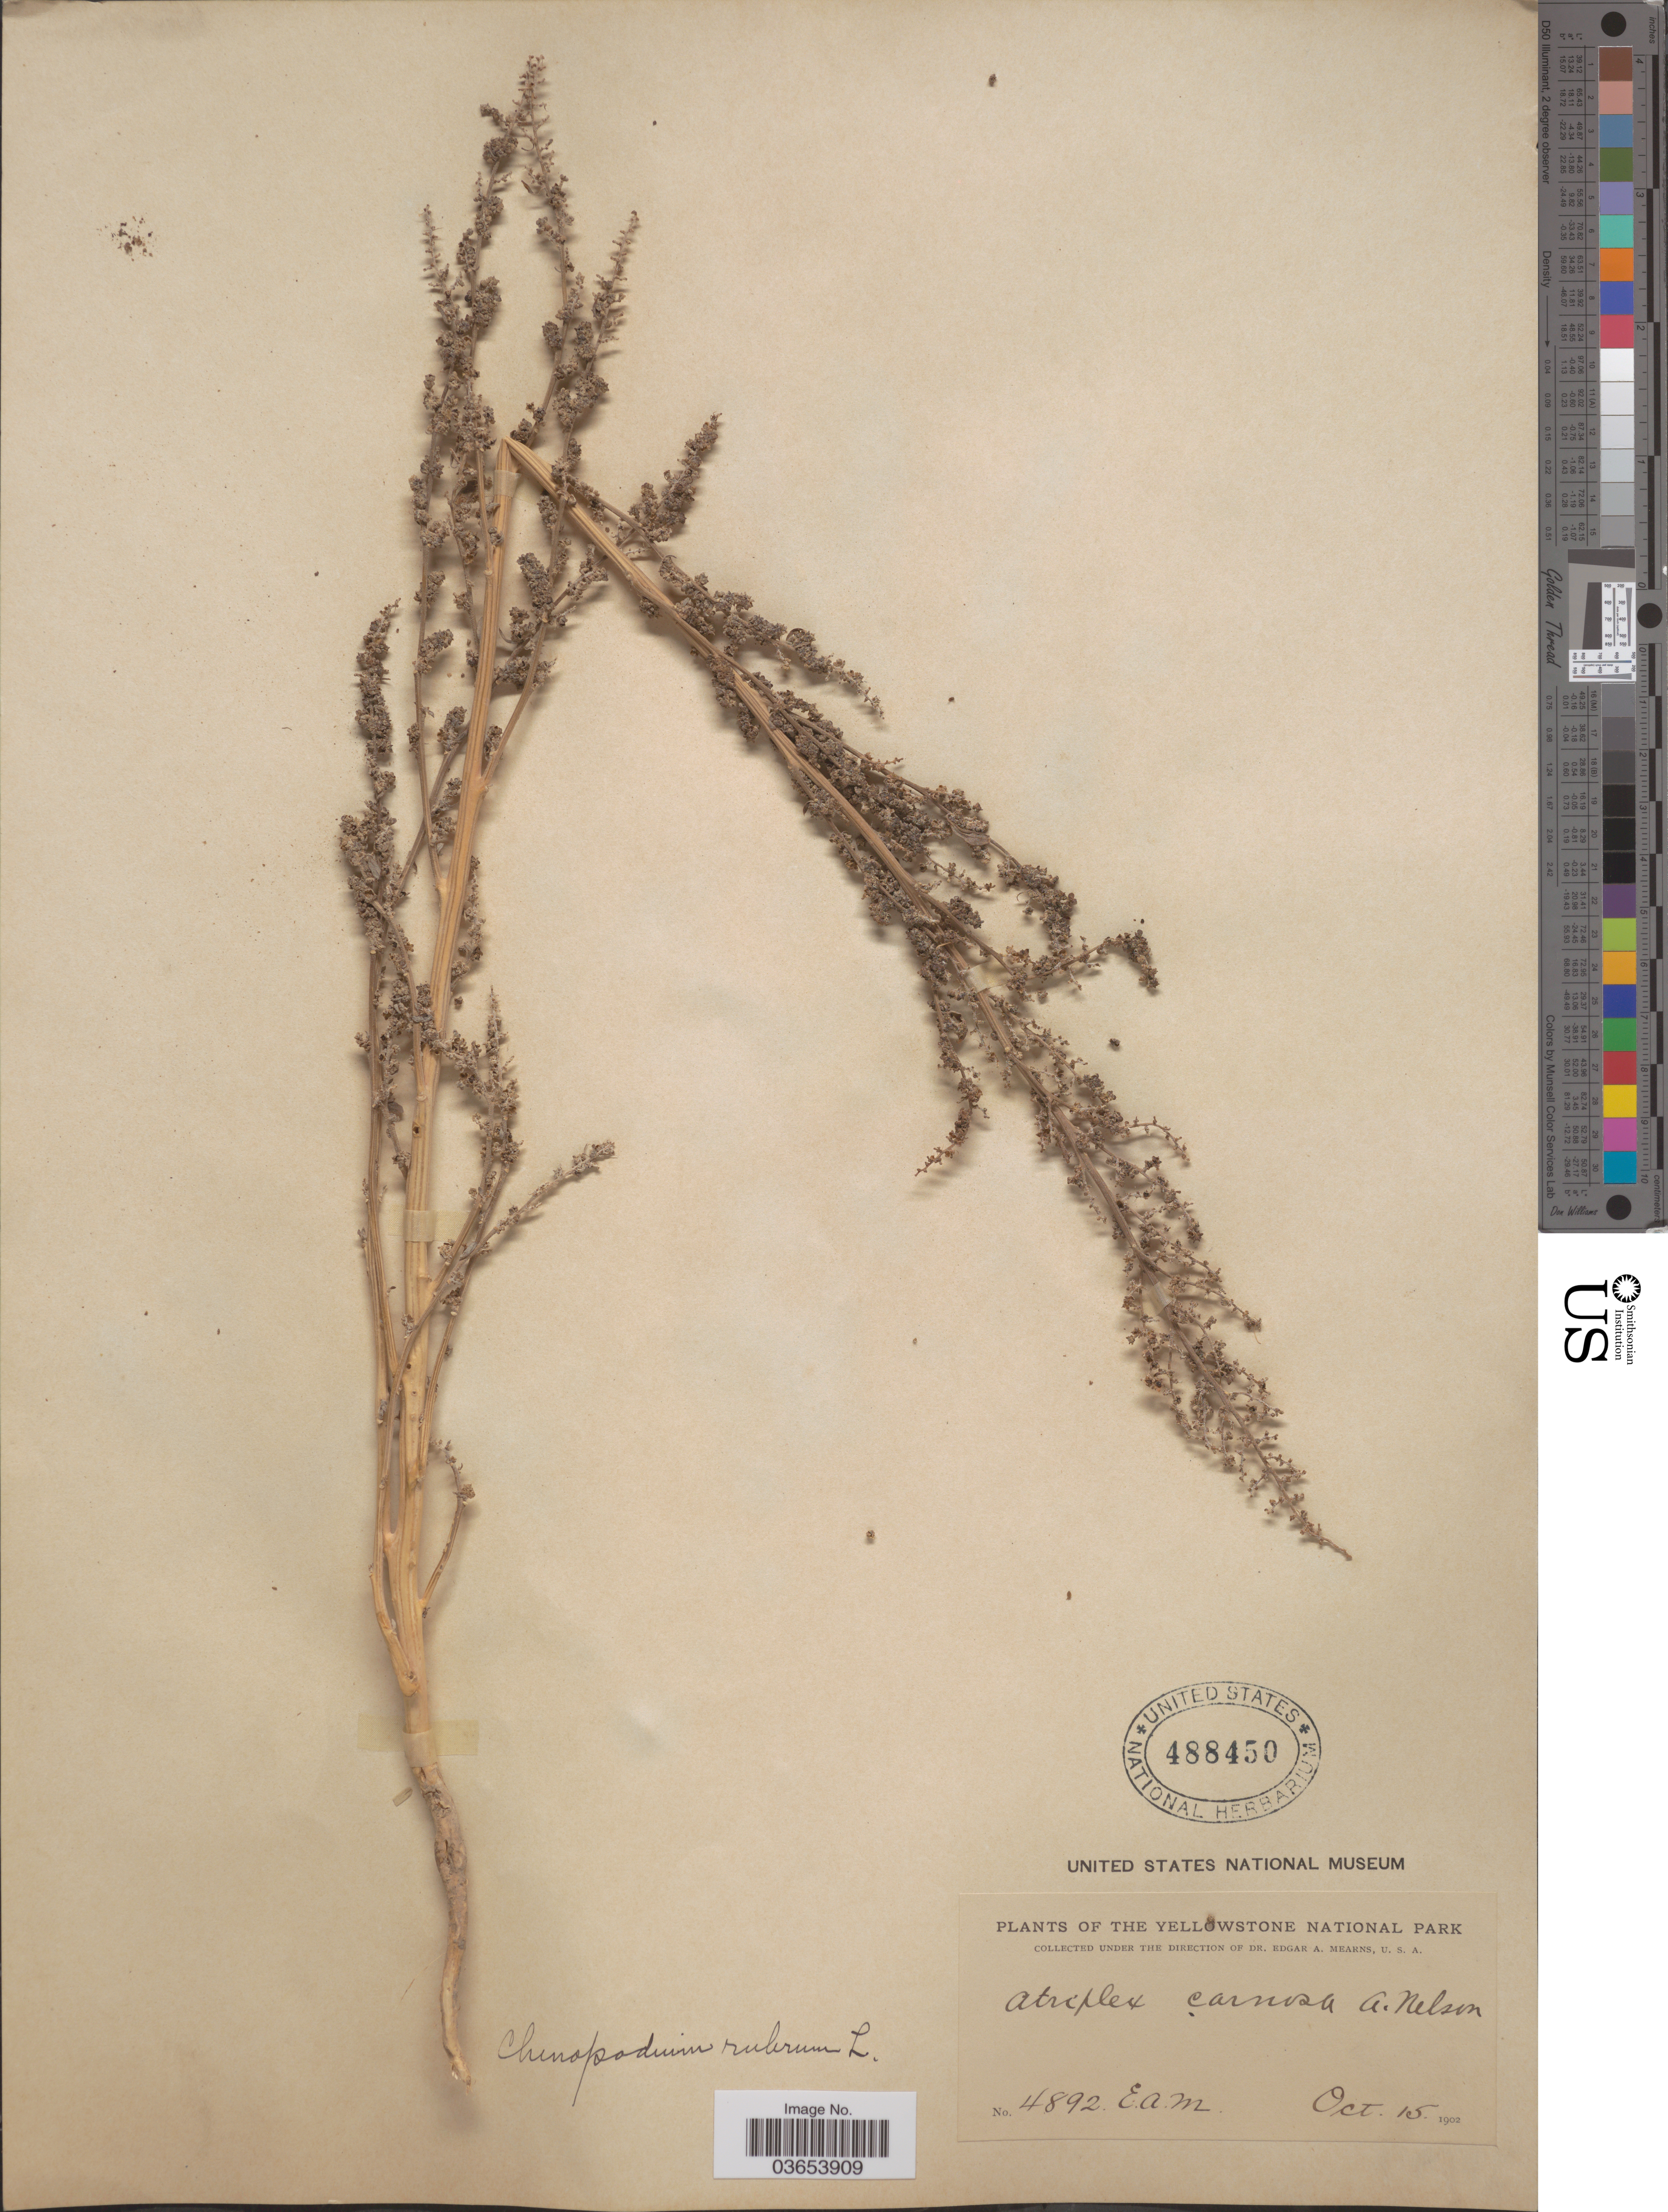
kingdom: Plantae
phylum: Tracheophyta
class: Magnoliopsida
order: Caryophyllales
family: Amaranthaceae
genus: Chenopodium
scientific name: Chenopodium rubrum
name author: L.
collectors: E. A. Mearns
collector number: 4892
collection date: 1902-10-15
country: United States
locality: Yellowstone National Park.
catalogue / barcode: US 488450